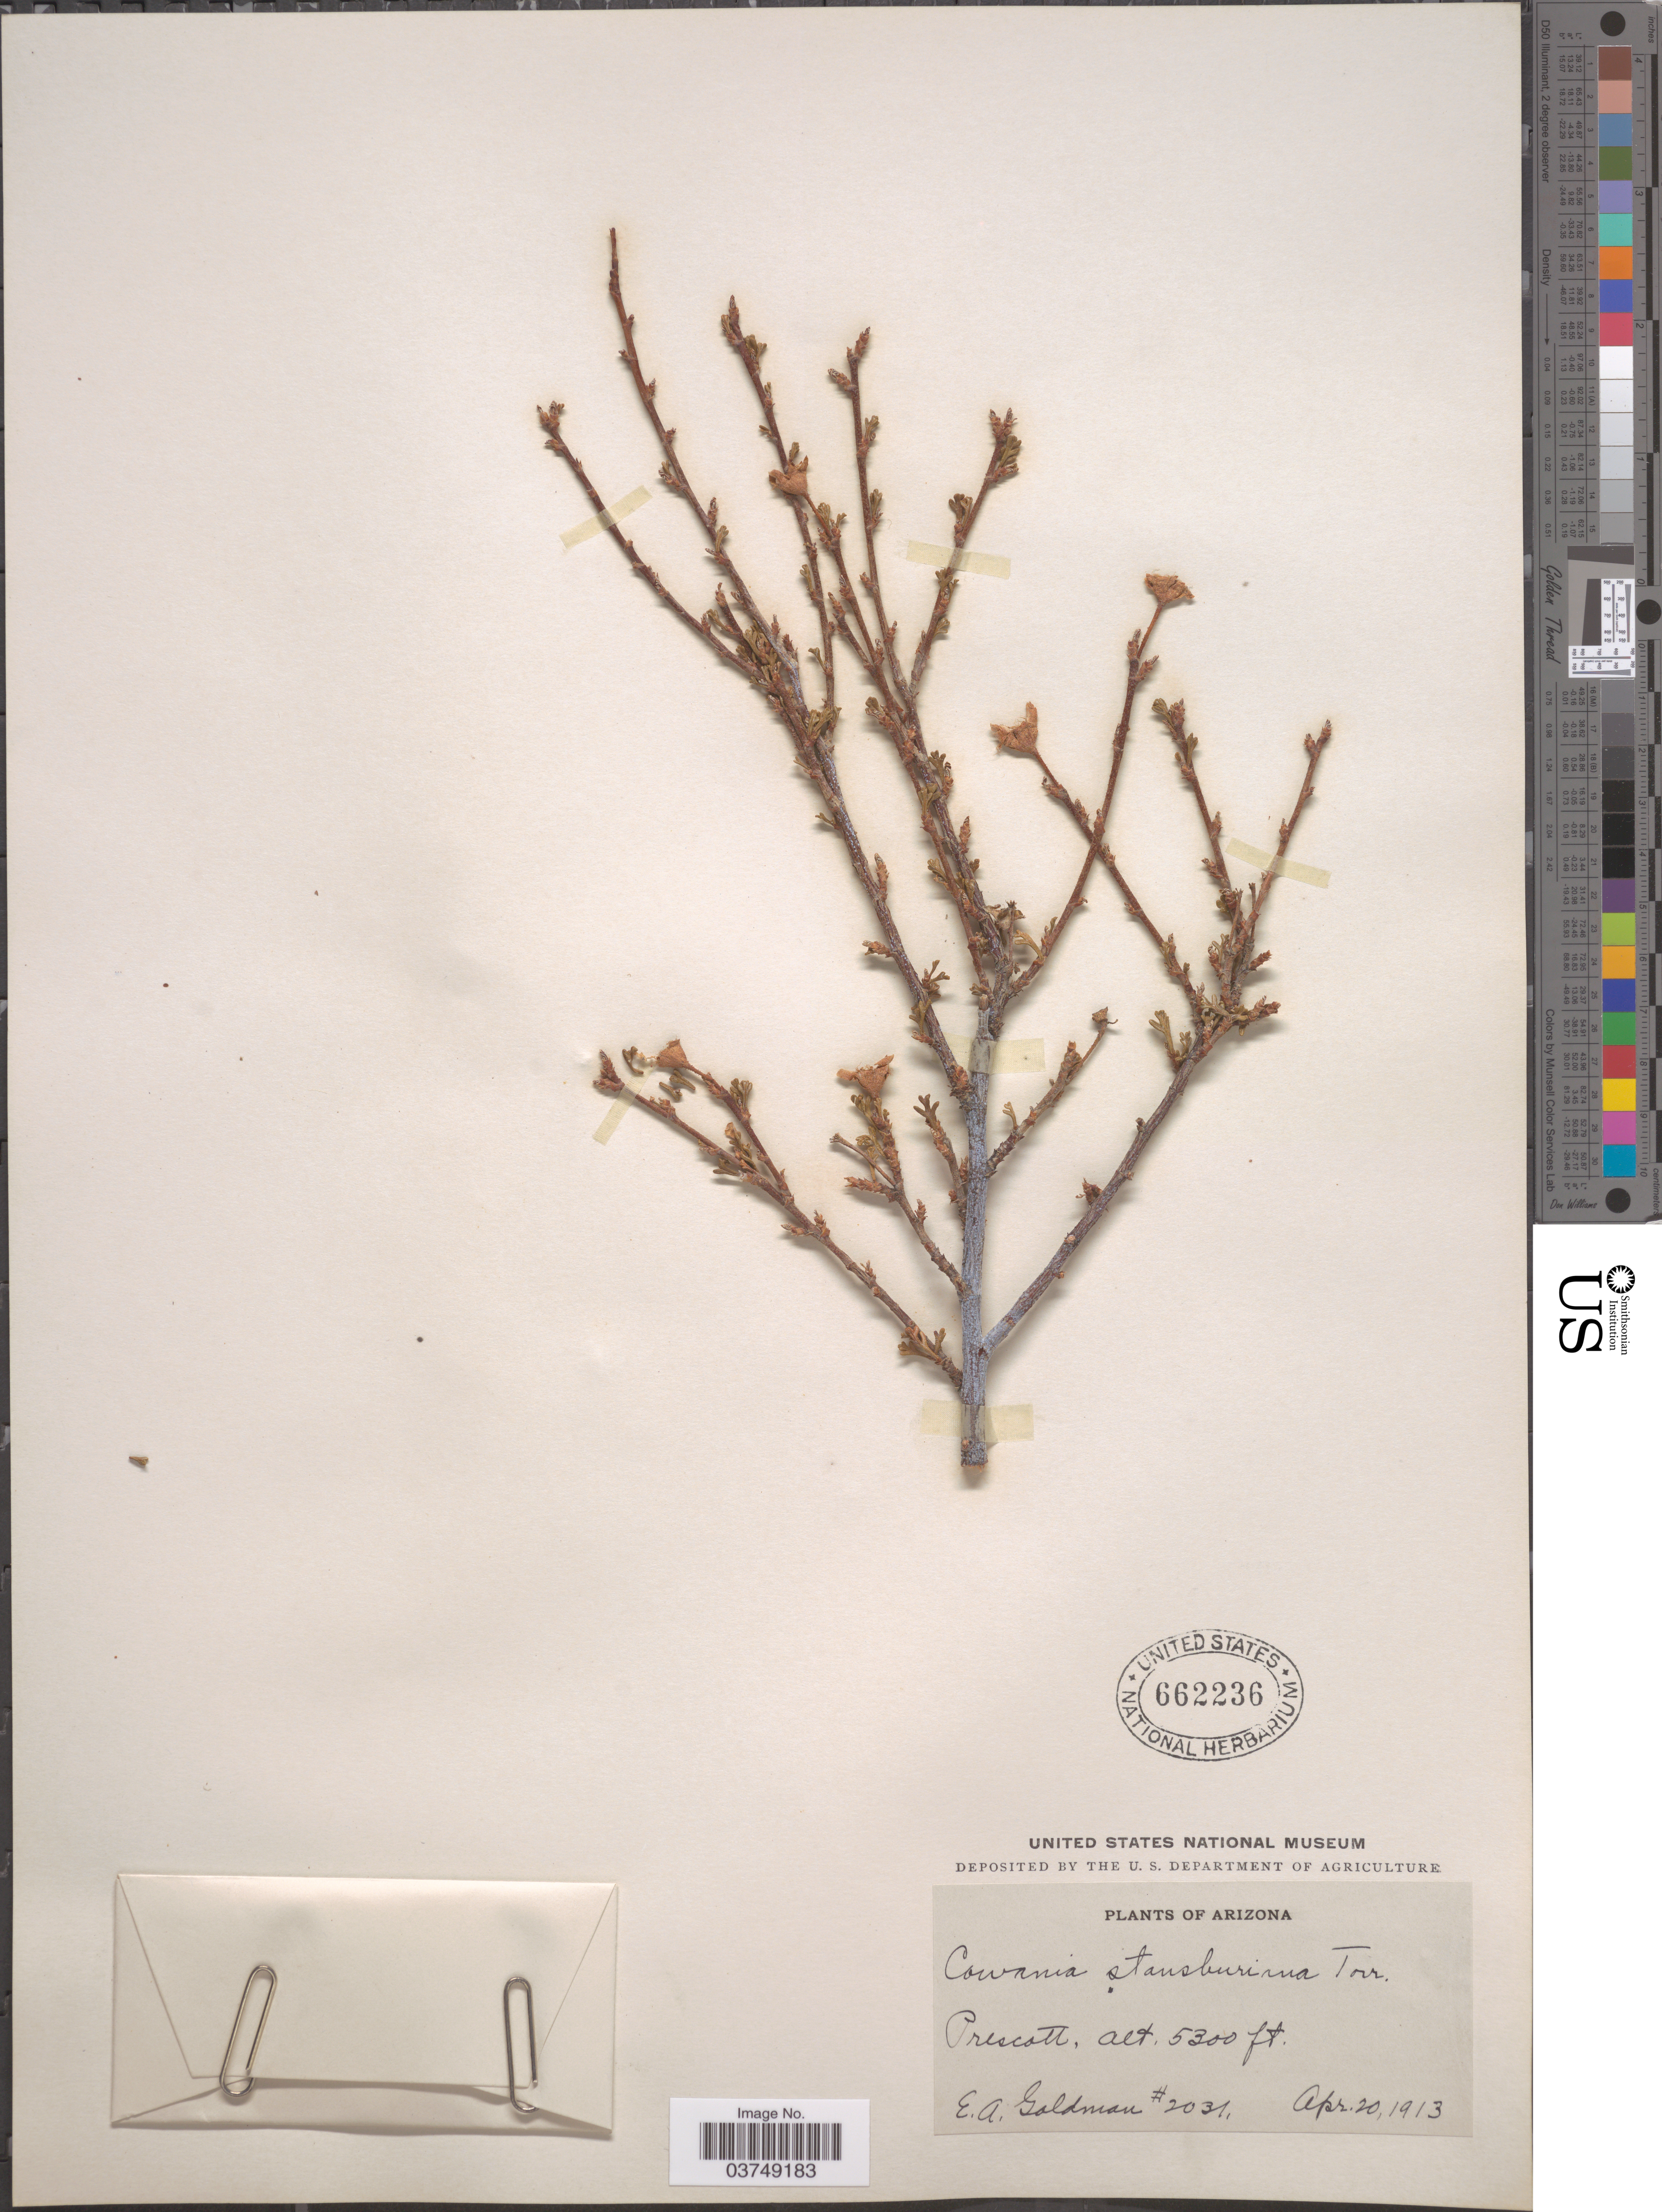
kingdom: Plantae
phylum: Tracheophyta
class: Magnoliopsida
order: Rosales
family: Rosaceae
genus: Purshia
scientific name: Purshia stansburyana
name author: (Torr.) Henrickson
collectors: E. A. Goldman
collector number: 2031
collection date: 1913-04-20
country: United States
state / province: Arizona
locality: Prescott.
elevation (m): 1615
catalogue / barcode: US 662236